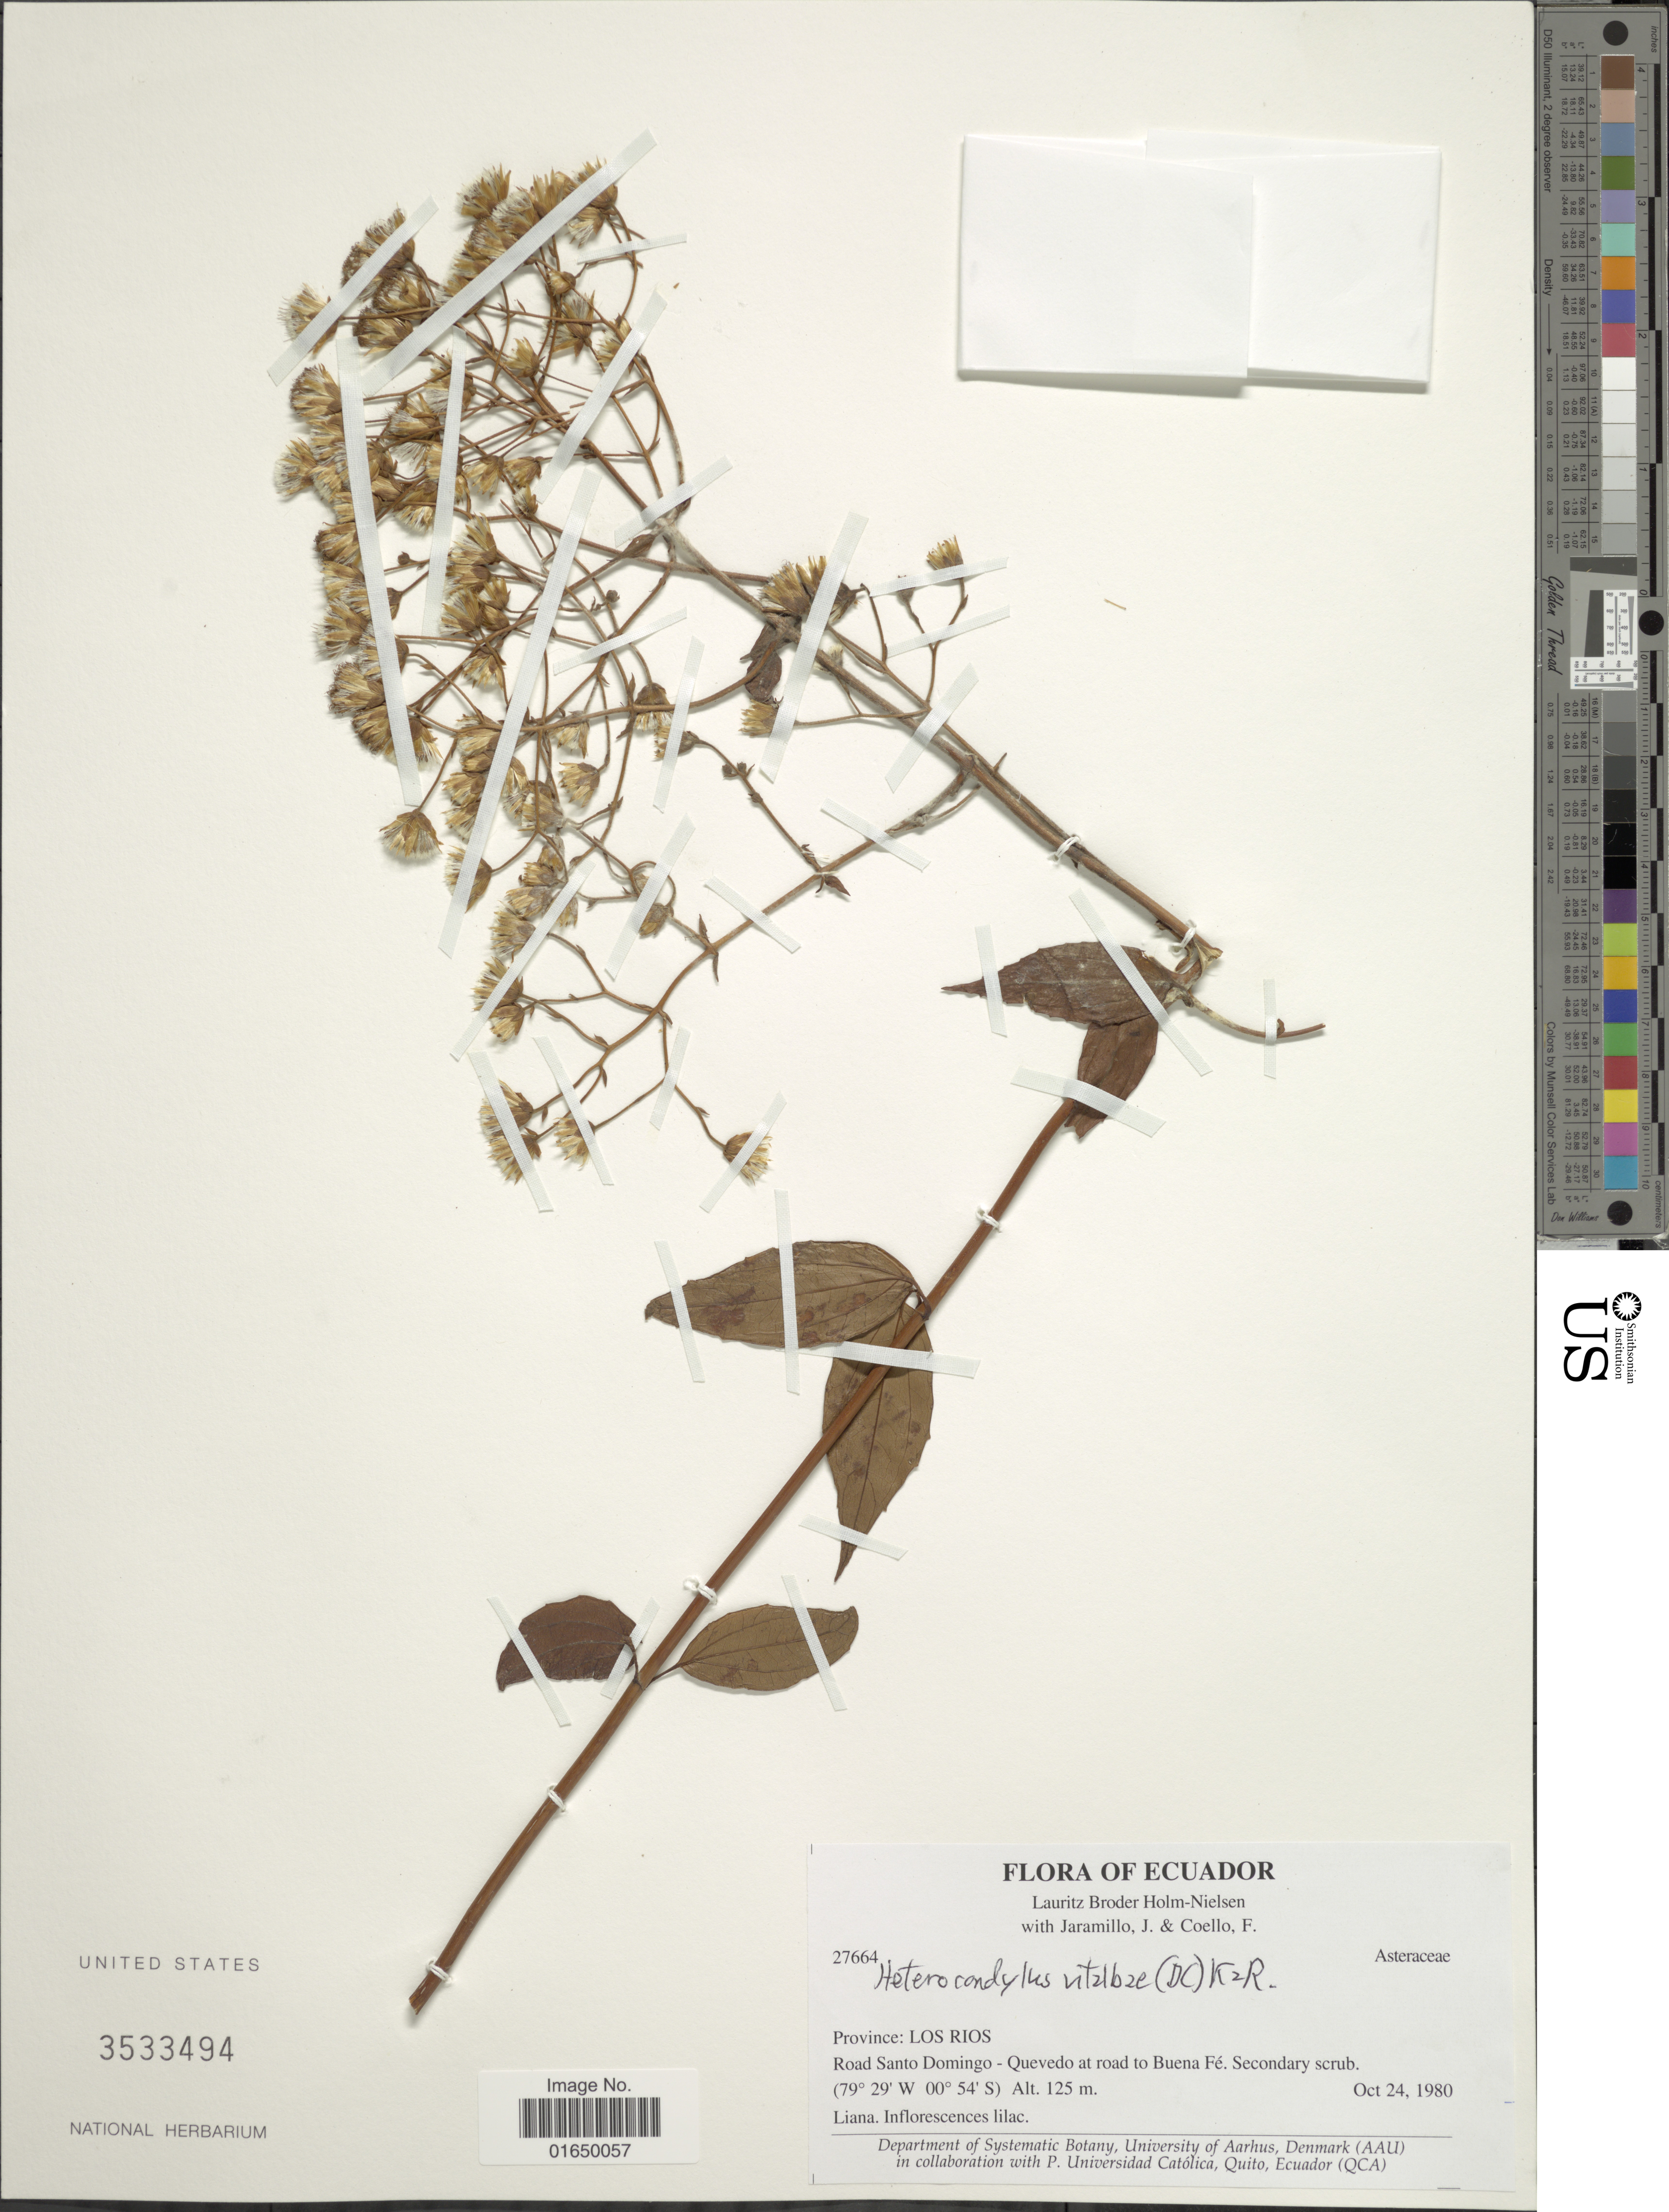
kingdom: Plantae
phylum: Tracheophyta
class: Magnoliopsida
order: Asterales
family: Asteraceae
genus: Heterocondylus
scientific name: Heterocondylus vitalbae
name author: (DC.) R.M. King & H. Rob.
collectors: L. B. Holm-Nielsen, J. Jaramillo & F. Coello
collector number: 27664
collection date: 1980-10-24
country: Ecuador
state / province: Los Ríos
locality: Road Santo Domingo - Quevedo at road to Buena Fé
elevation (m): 125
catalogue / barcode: US 3533494